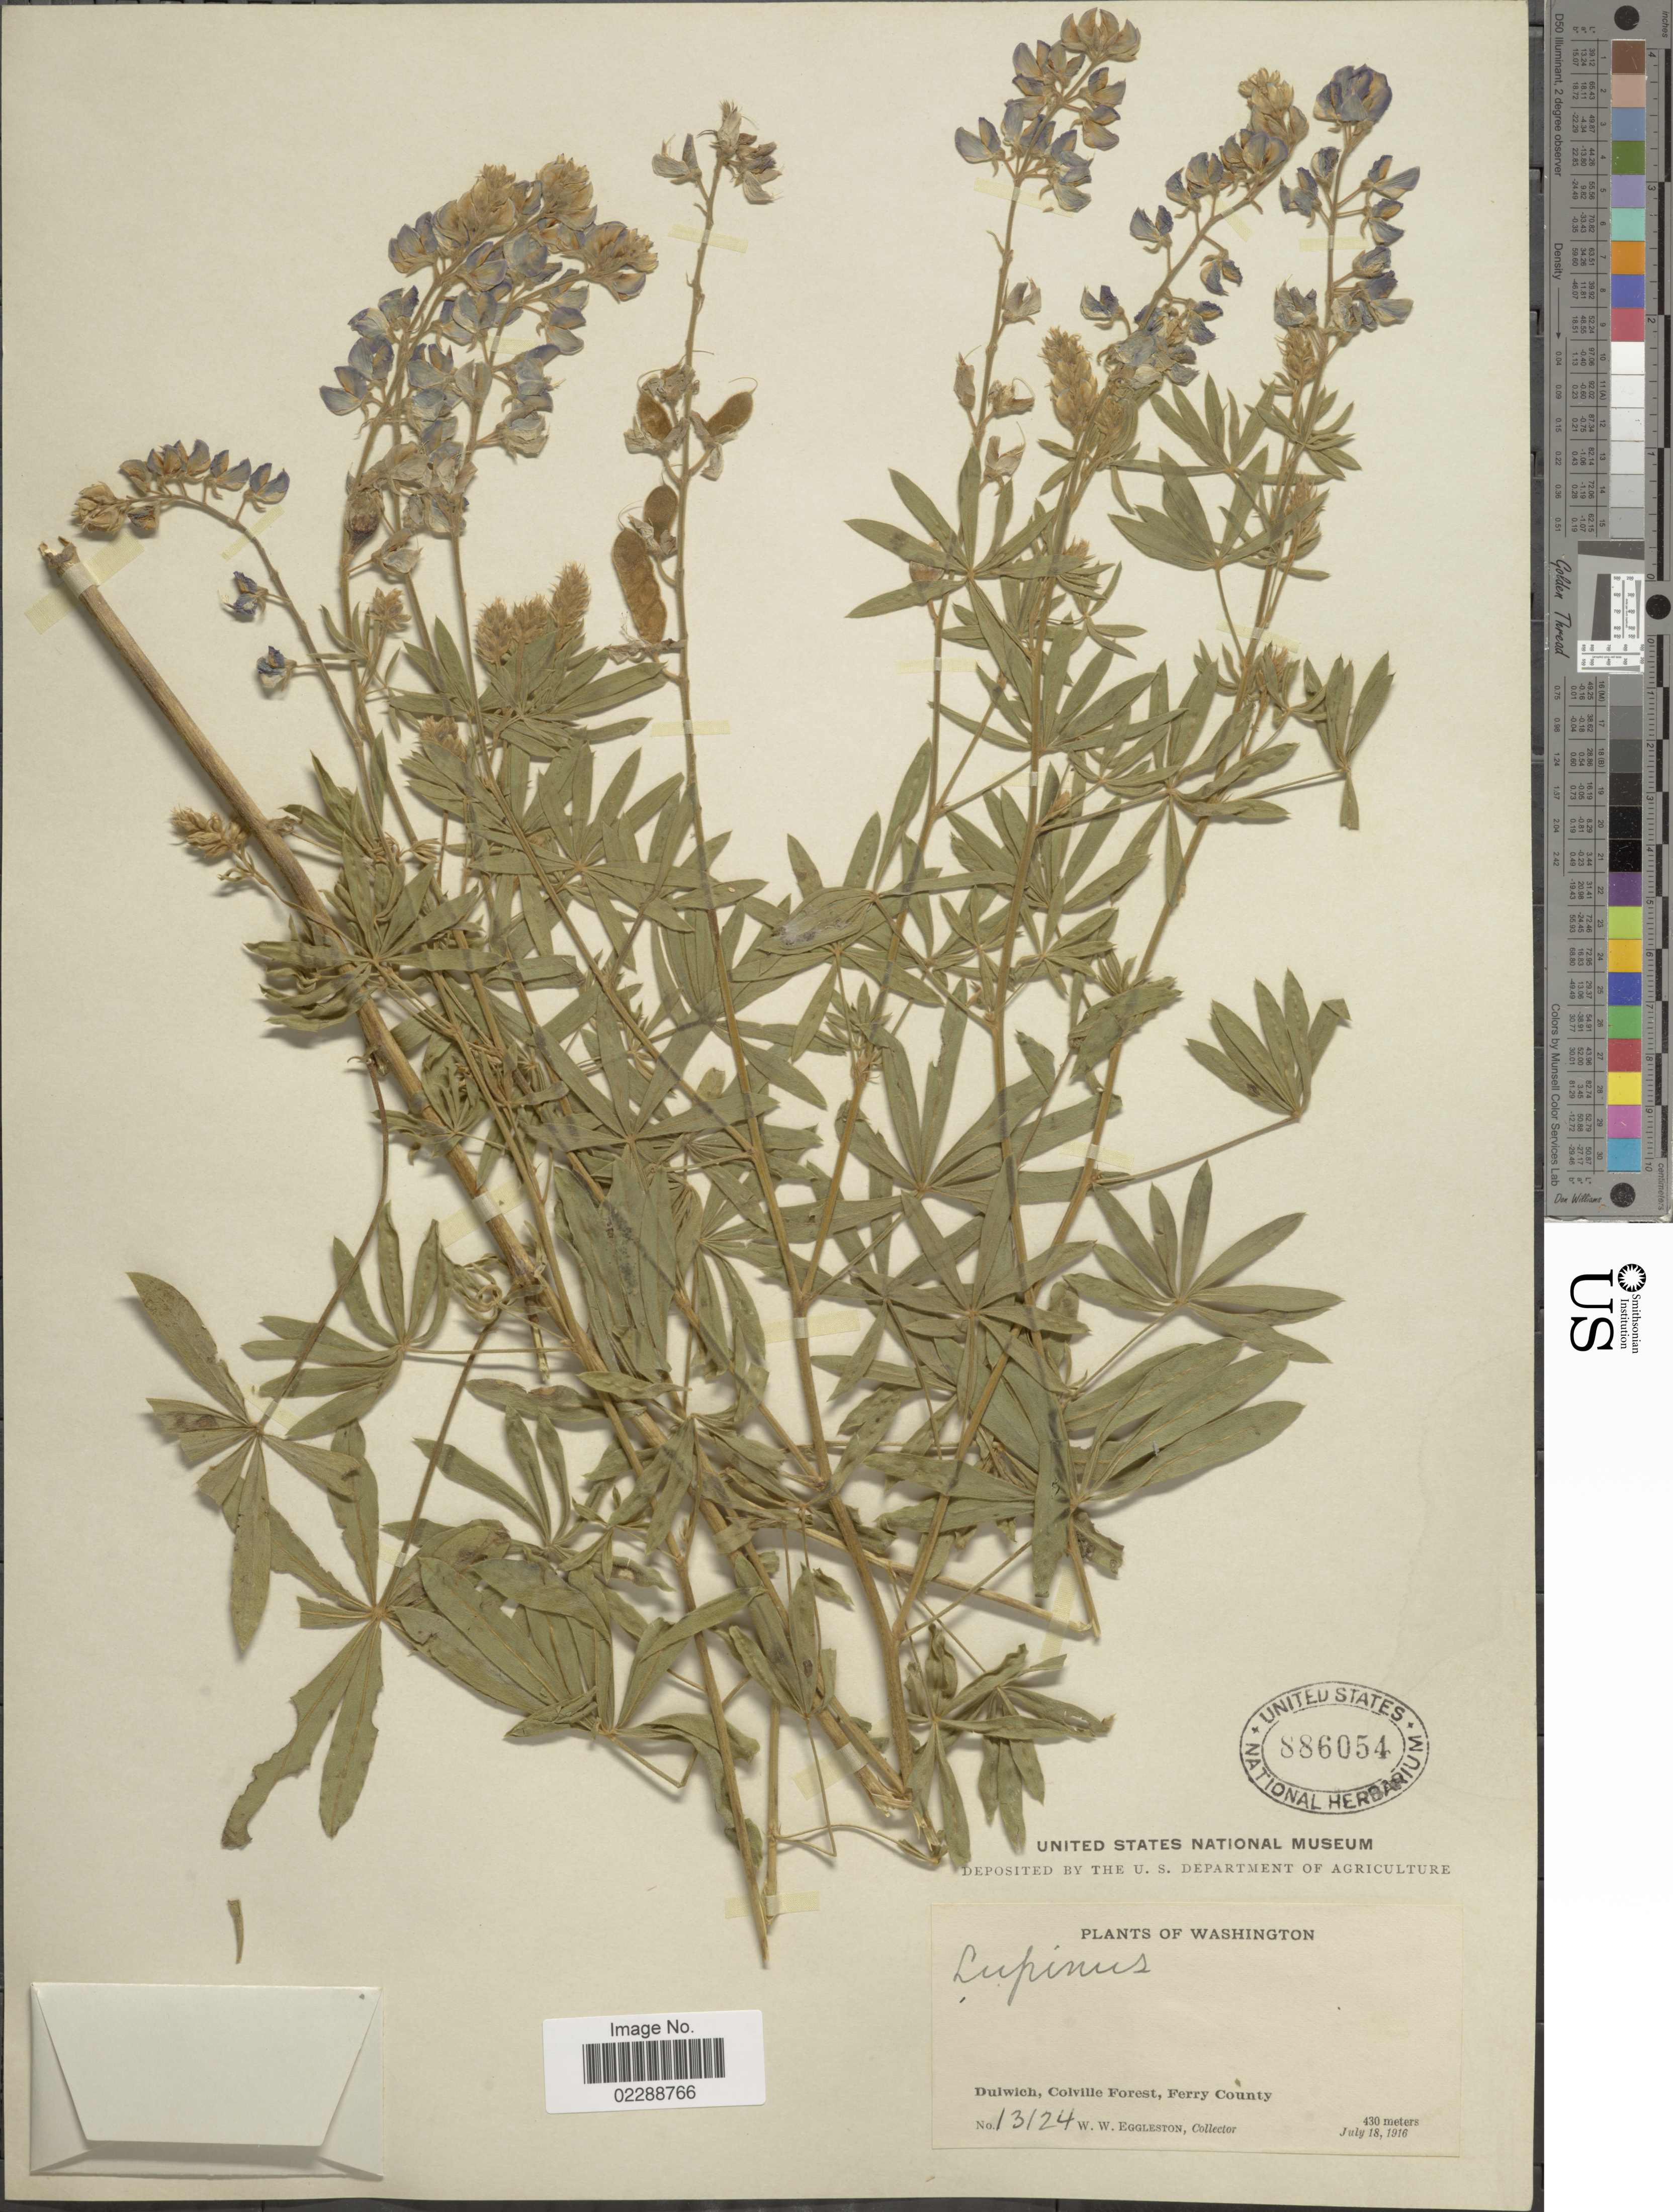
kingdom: Plantae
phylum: Tracheophyta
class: Magnoliopsida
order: Fabales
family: Fabaceae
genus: Lupinus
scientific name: Lupinus sp.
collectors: W. W. Eggleston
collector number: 13124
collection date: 1916-07-18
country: United States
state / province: Washington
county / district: Ferry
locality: Dulwich, Colville Forest, Ferry County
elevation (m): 430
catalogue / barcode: US 886054